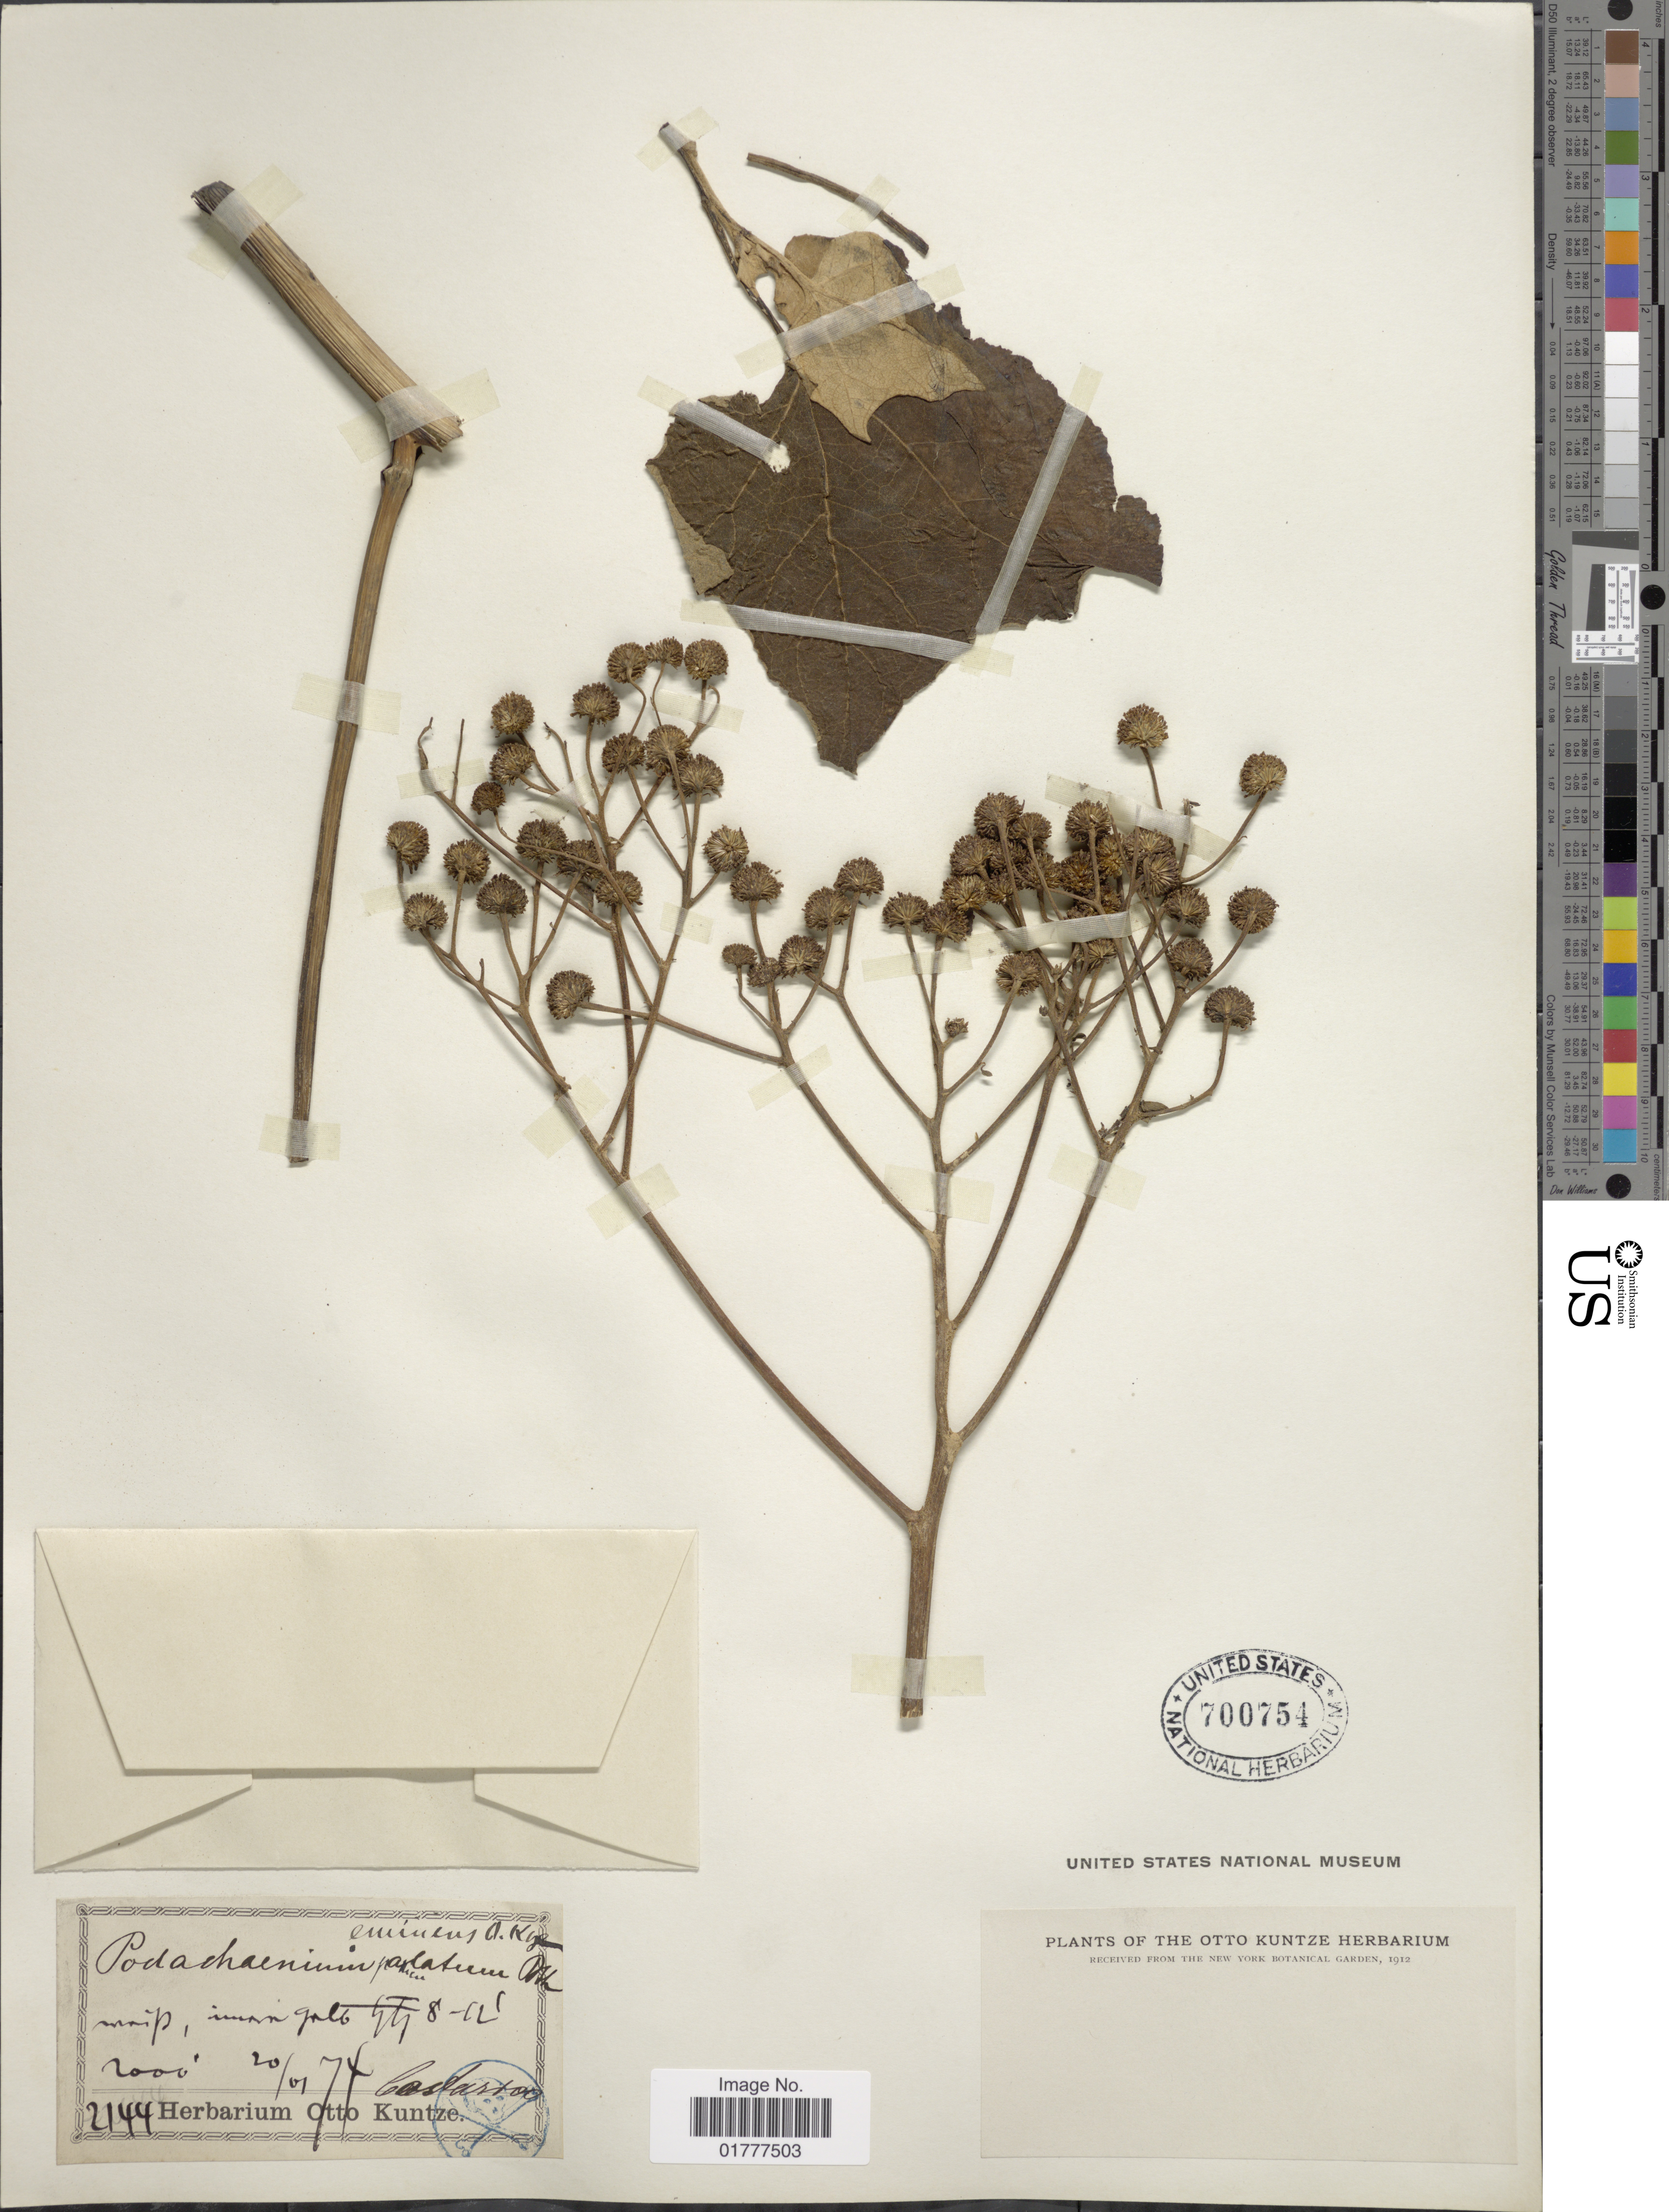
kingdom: Plantae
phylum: Tracheophyta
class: Magnoliopsida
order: Asterales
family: Asteraceae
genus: Podachaenium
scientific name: Podachaenium eminens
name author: (Lag.) Sch. Bip. ex Sch. Bip.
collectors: ex Herb. O. Kuntze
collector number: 2144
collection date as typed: Transcribed d/m/y: 20/1/74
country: Costa Rica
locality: Costarico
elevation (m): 610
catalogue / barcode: US 700754